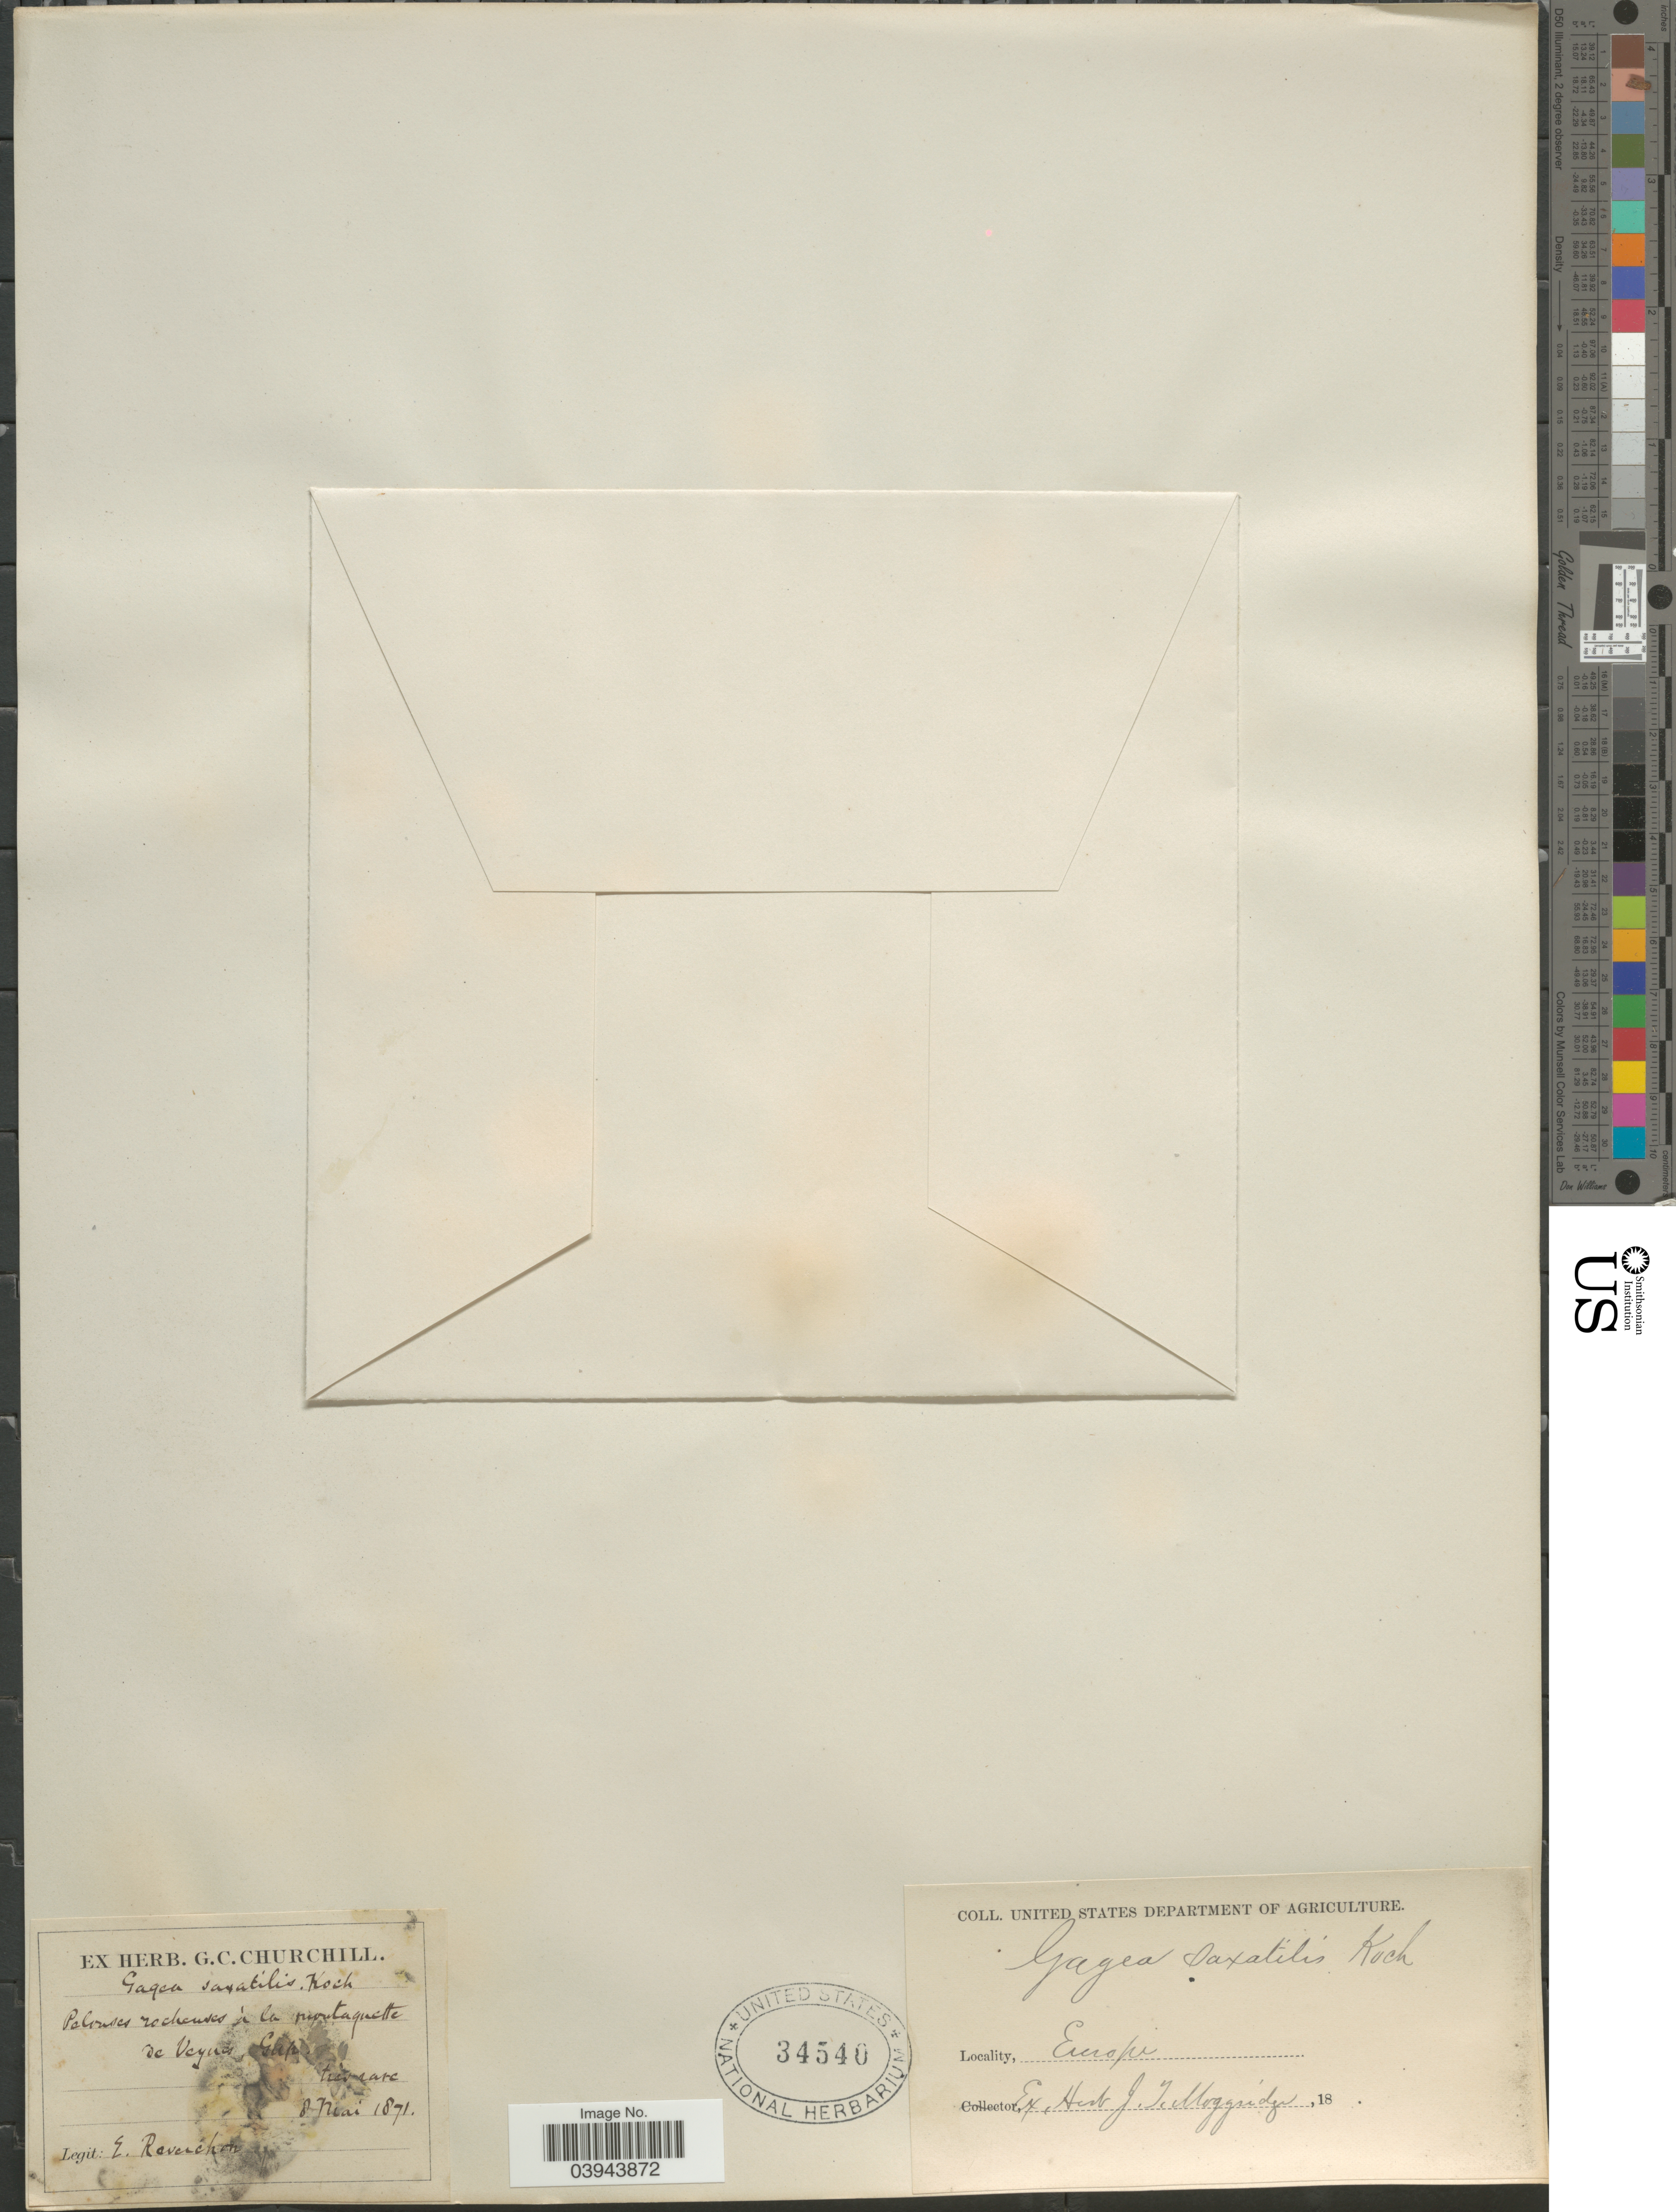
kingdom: Plantae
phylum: Tracheophyta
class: Liliopsida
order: Liliales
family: Liliaceae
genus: Gagea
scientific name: Gagea saxatilis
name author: Schult. f.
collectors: E. Reverchon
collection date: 1871-05-08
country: France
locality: Pelouses rocheuses à la montaquette de Veynes, Gap. Europe.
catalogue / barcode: US 34540